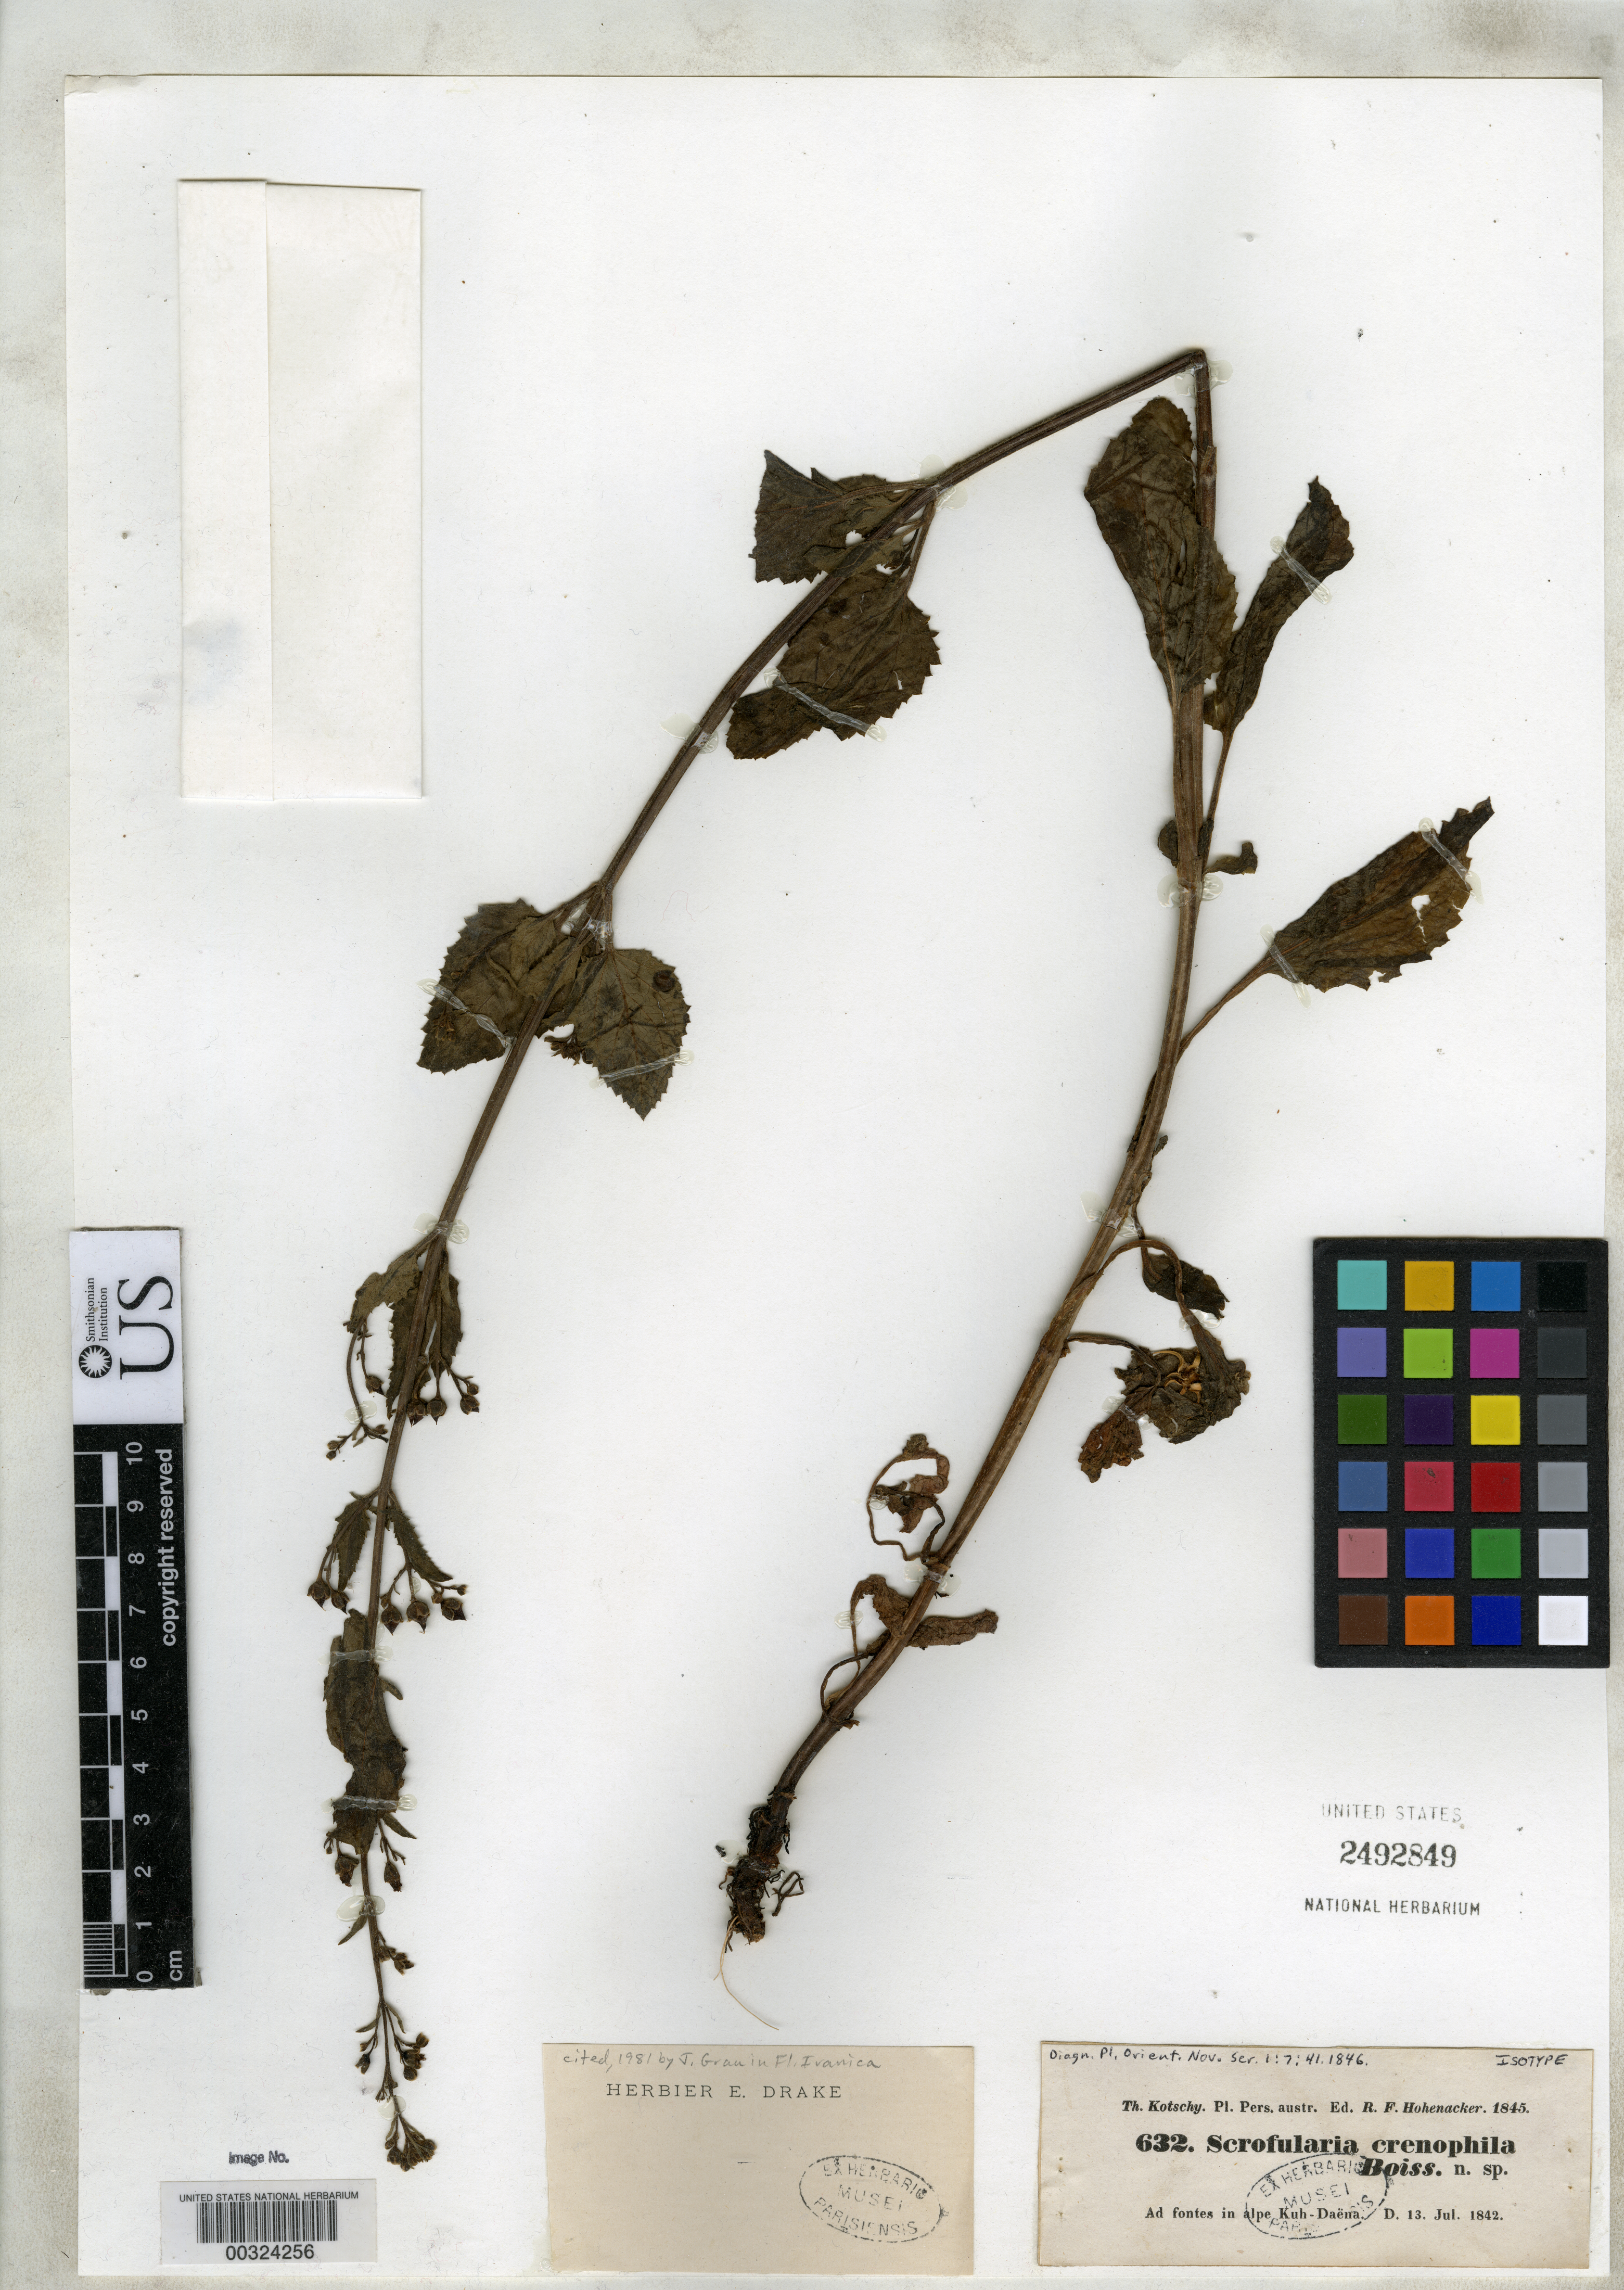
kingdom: Plantae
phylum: Tracheophyta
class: Magnoliopsida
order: Lamiales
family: Scrophulariaceae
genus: Scrophularia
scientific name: Scrophularia crenophila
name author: Boiss.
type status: Isotype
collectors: K. G. Kotschy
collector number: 632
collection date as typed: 13 Jul 1842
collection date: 1842-07-13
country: Iran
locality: Ad Fontes in alpe Kuh-daena.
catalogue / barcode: US 2492849